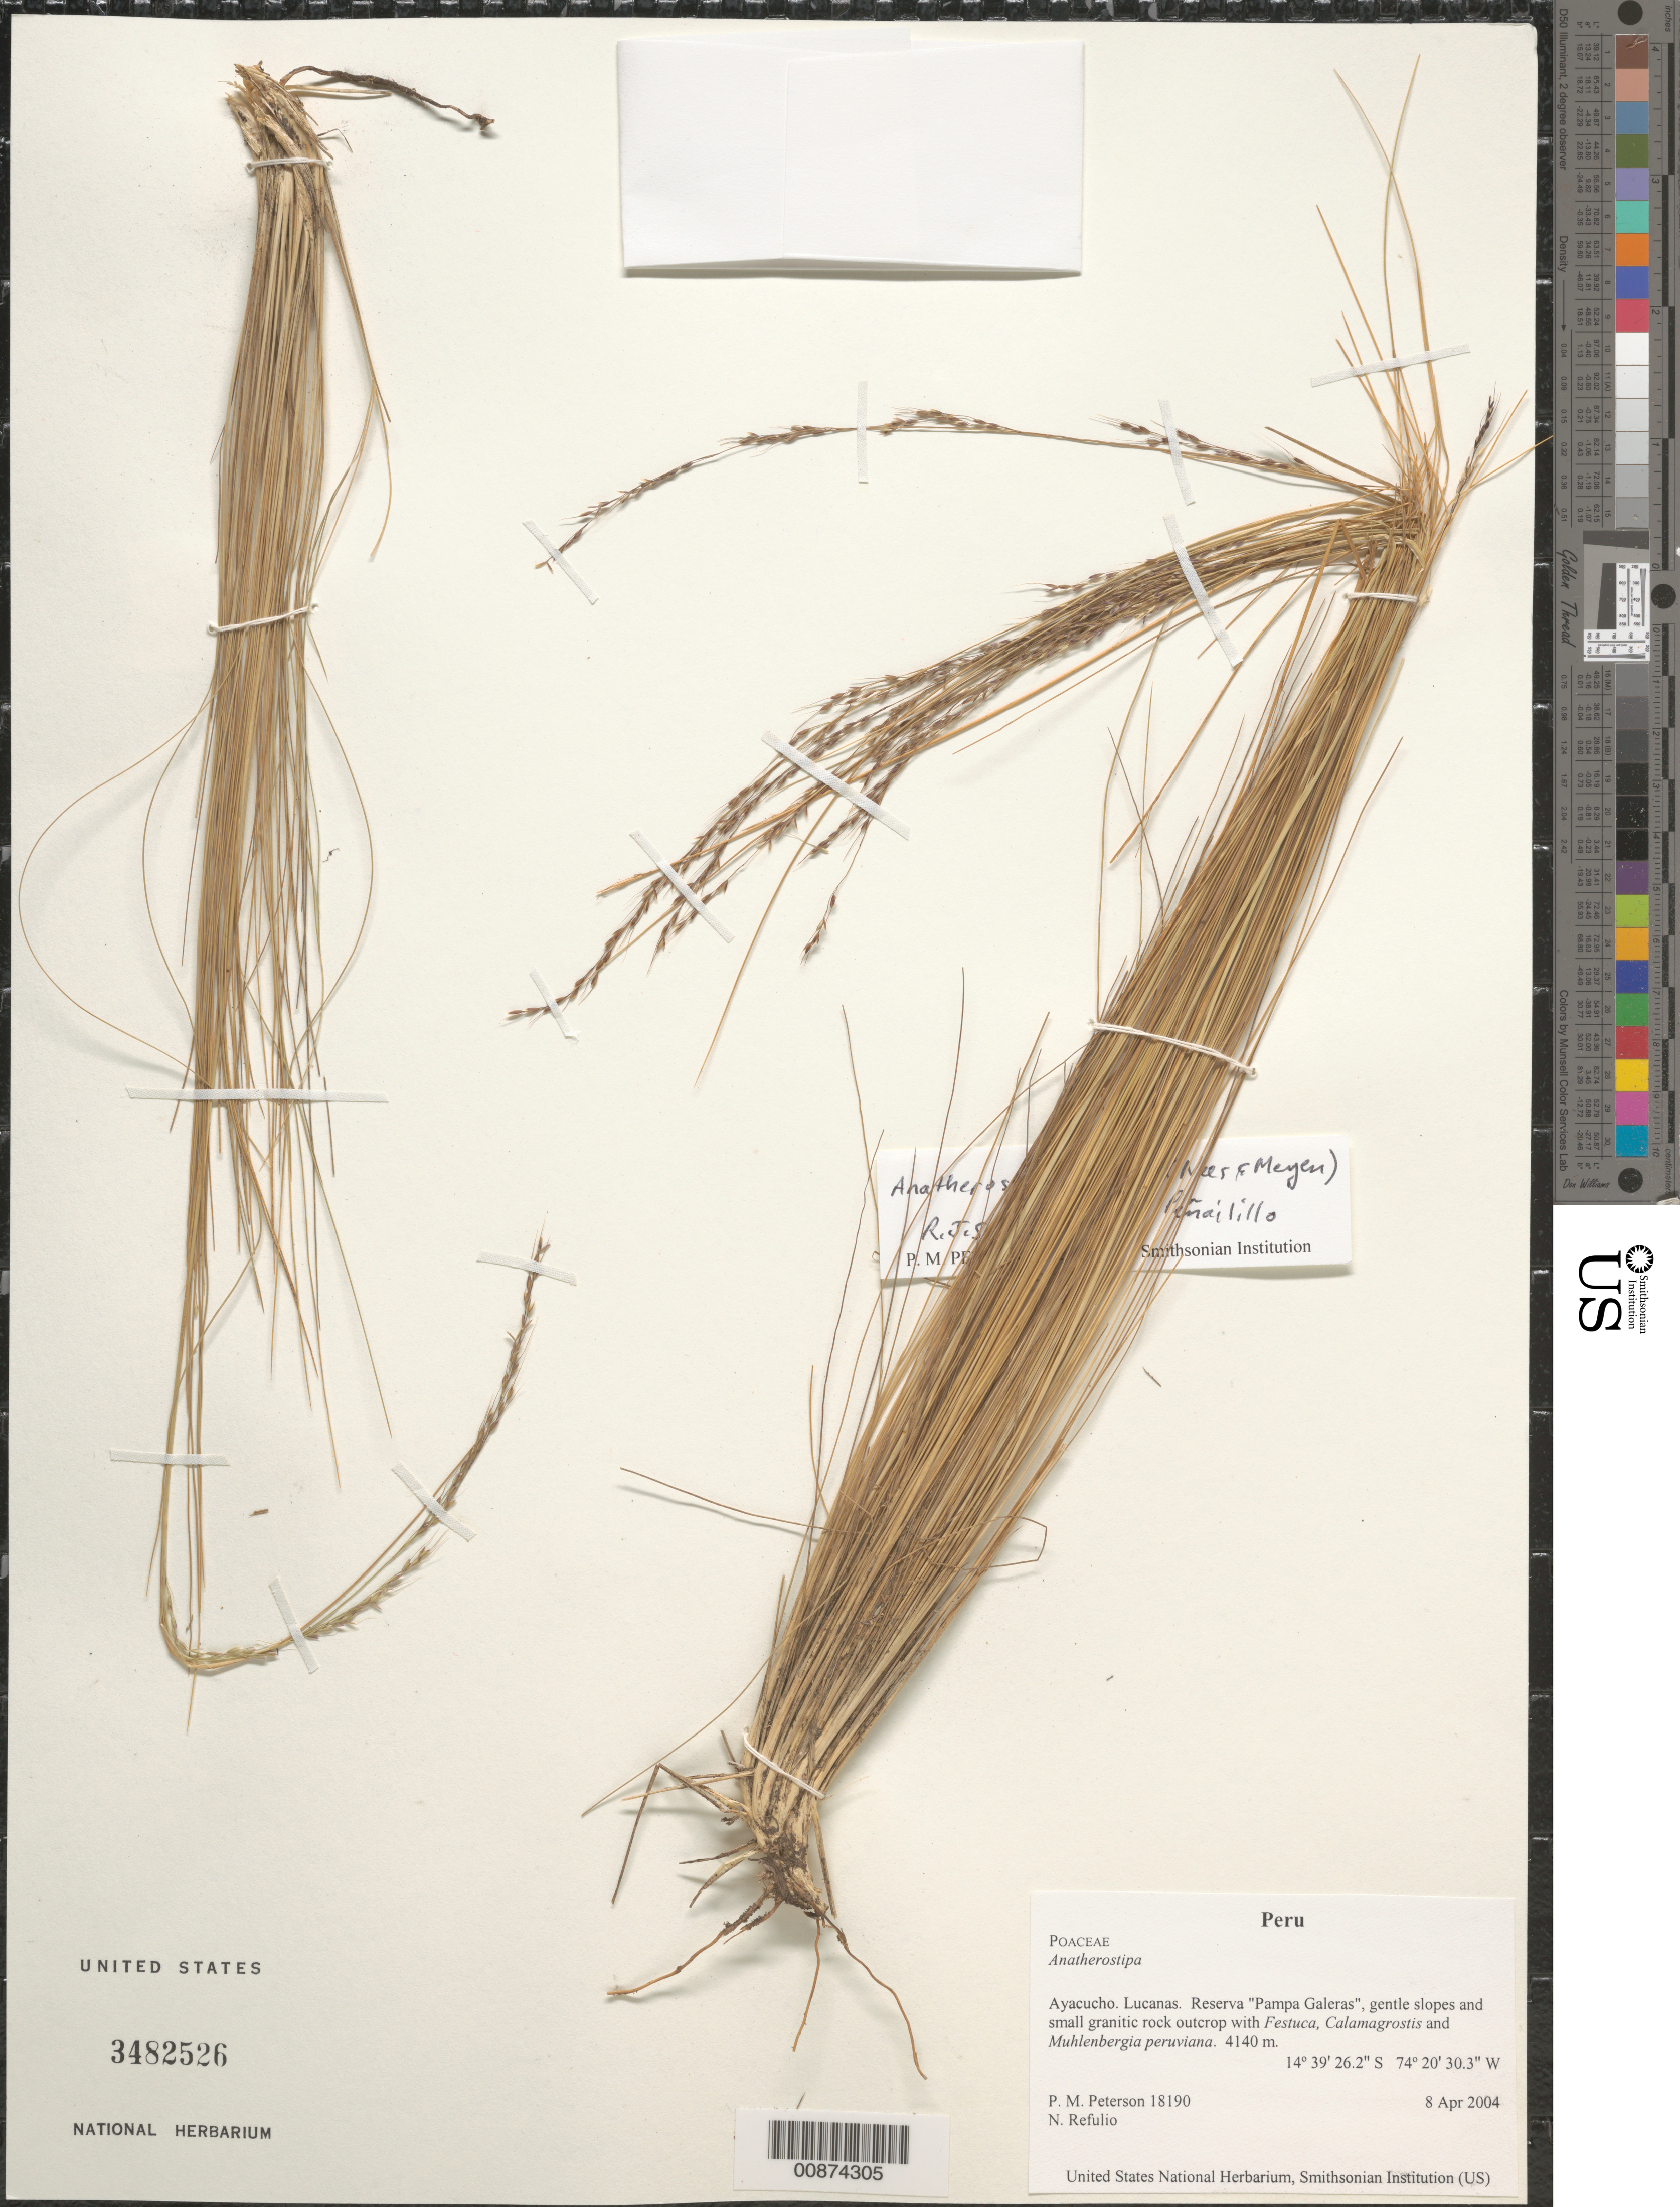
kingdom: Plantae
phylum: Tracheophyta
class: Liliopsida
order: Poales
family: Poaceae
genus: Anatherostipa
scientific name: Anatherostipa obtusa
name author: (Nees & Meyen) Peñailillo B.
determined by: Peterson, Paul M., (BOT), Smithsonian Institution - National Museum of Natural History (UNITED STATES)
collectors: P. M. Peterson & N. Refulio-Rodríguez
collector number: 18190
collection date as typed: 08 Apr 2004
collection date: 2004-04-08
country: Peru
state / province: Ayacucho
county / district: Lucanas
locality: Reserva "Pampa Galeras", gentle slopes and small granitic rock outcrop with Festuca, Calamagrostis and Muhlenbergia peruviana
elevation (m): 4140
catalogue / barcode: US 3482526